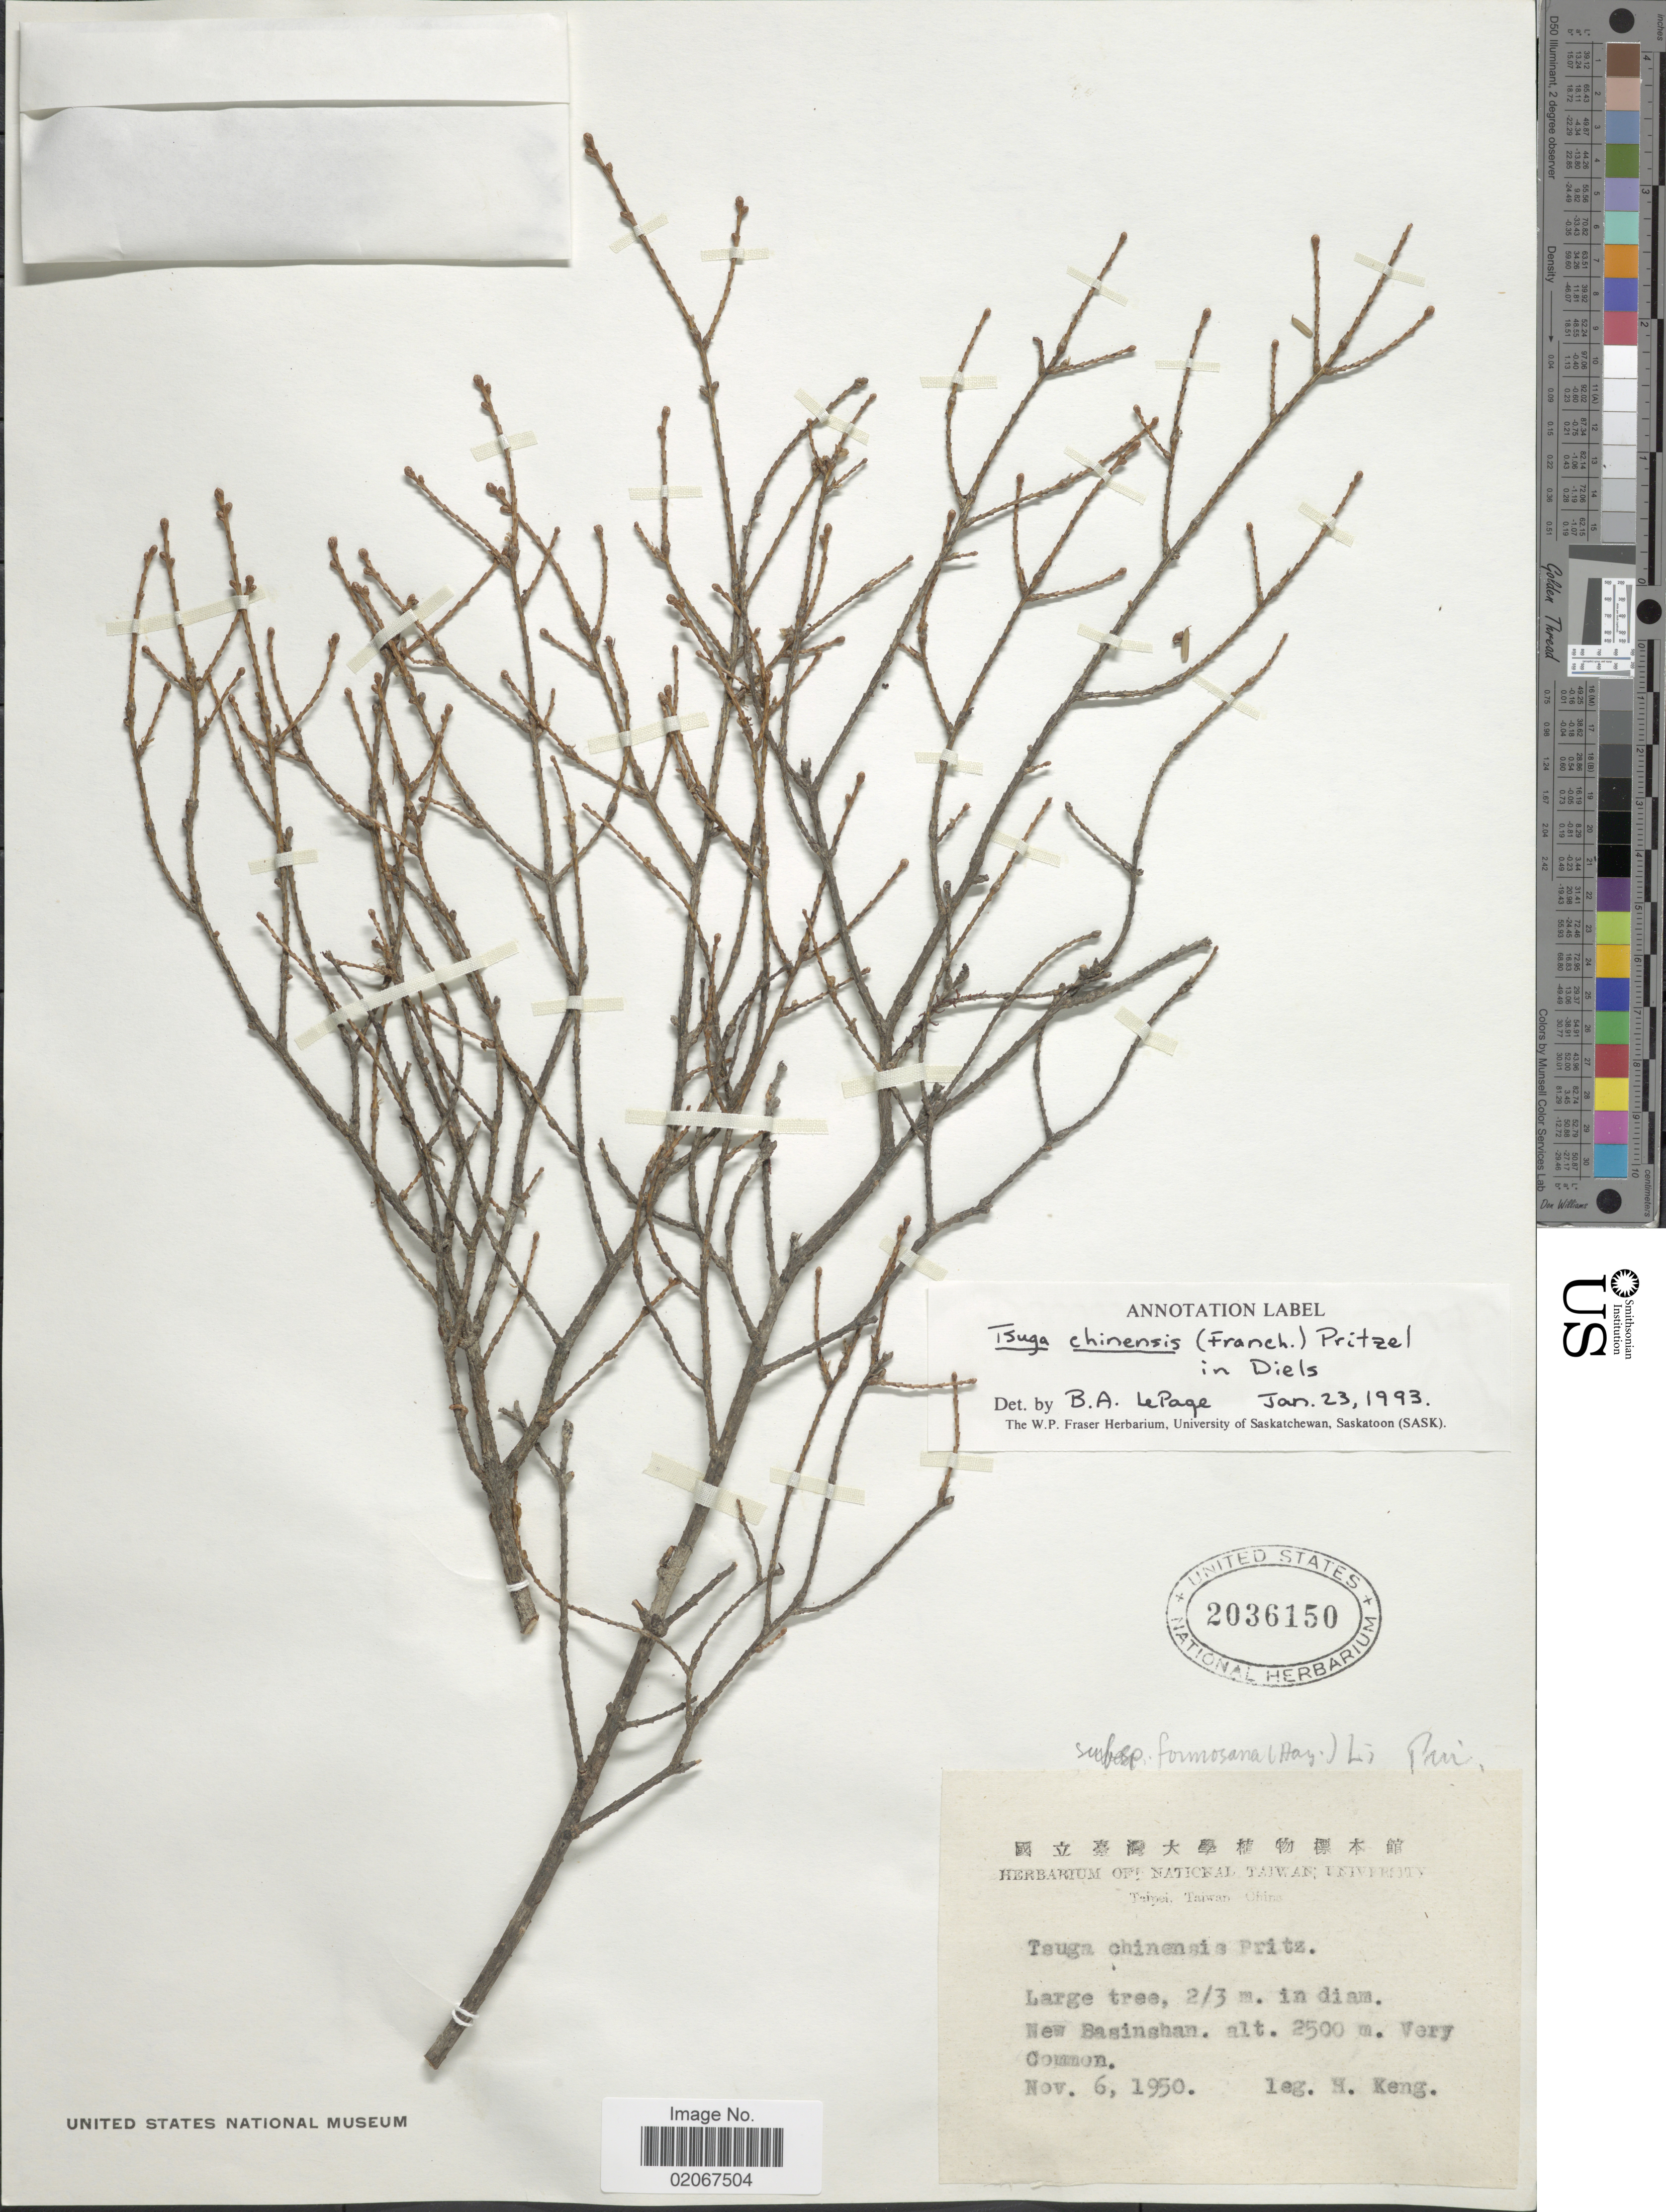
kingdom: Plantae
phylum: Tracheophyta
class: Pinopsida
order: Pinales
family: Pinaceae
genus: Tsuga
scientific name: Tsuga chinensis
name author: (Franch.) Pritz.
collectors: H. Keng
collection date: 1950-11-06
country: Taiwan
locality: New Basinshan.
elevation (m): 2500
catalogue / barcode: US 2036150